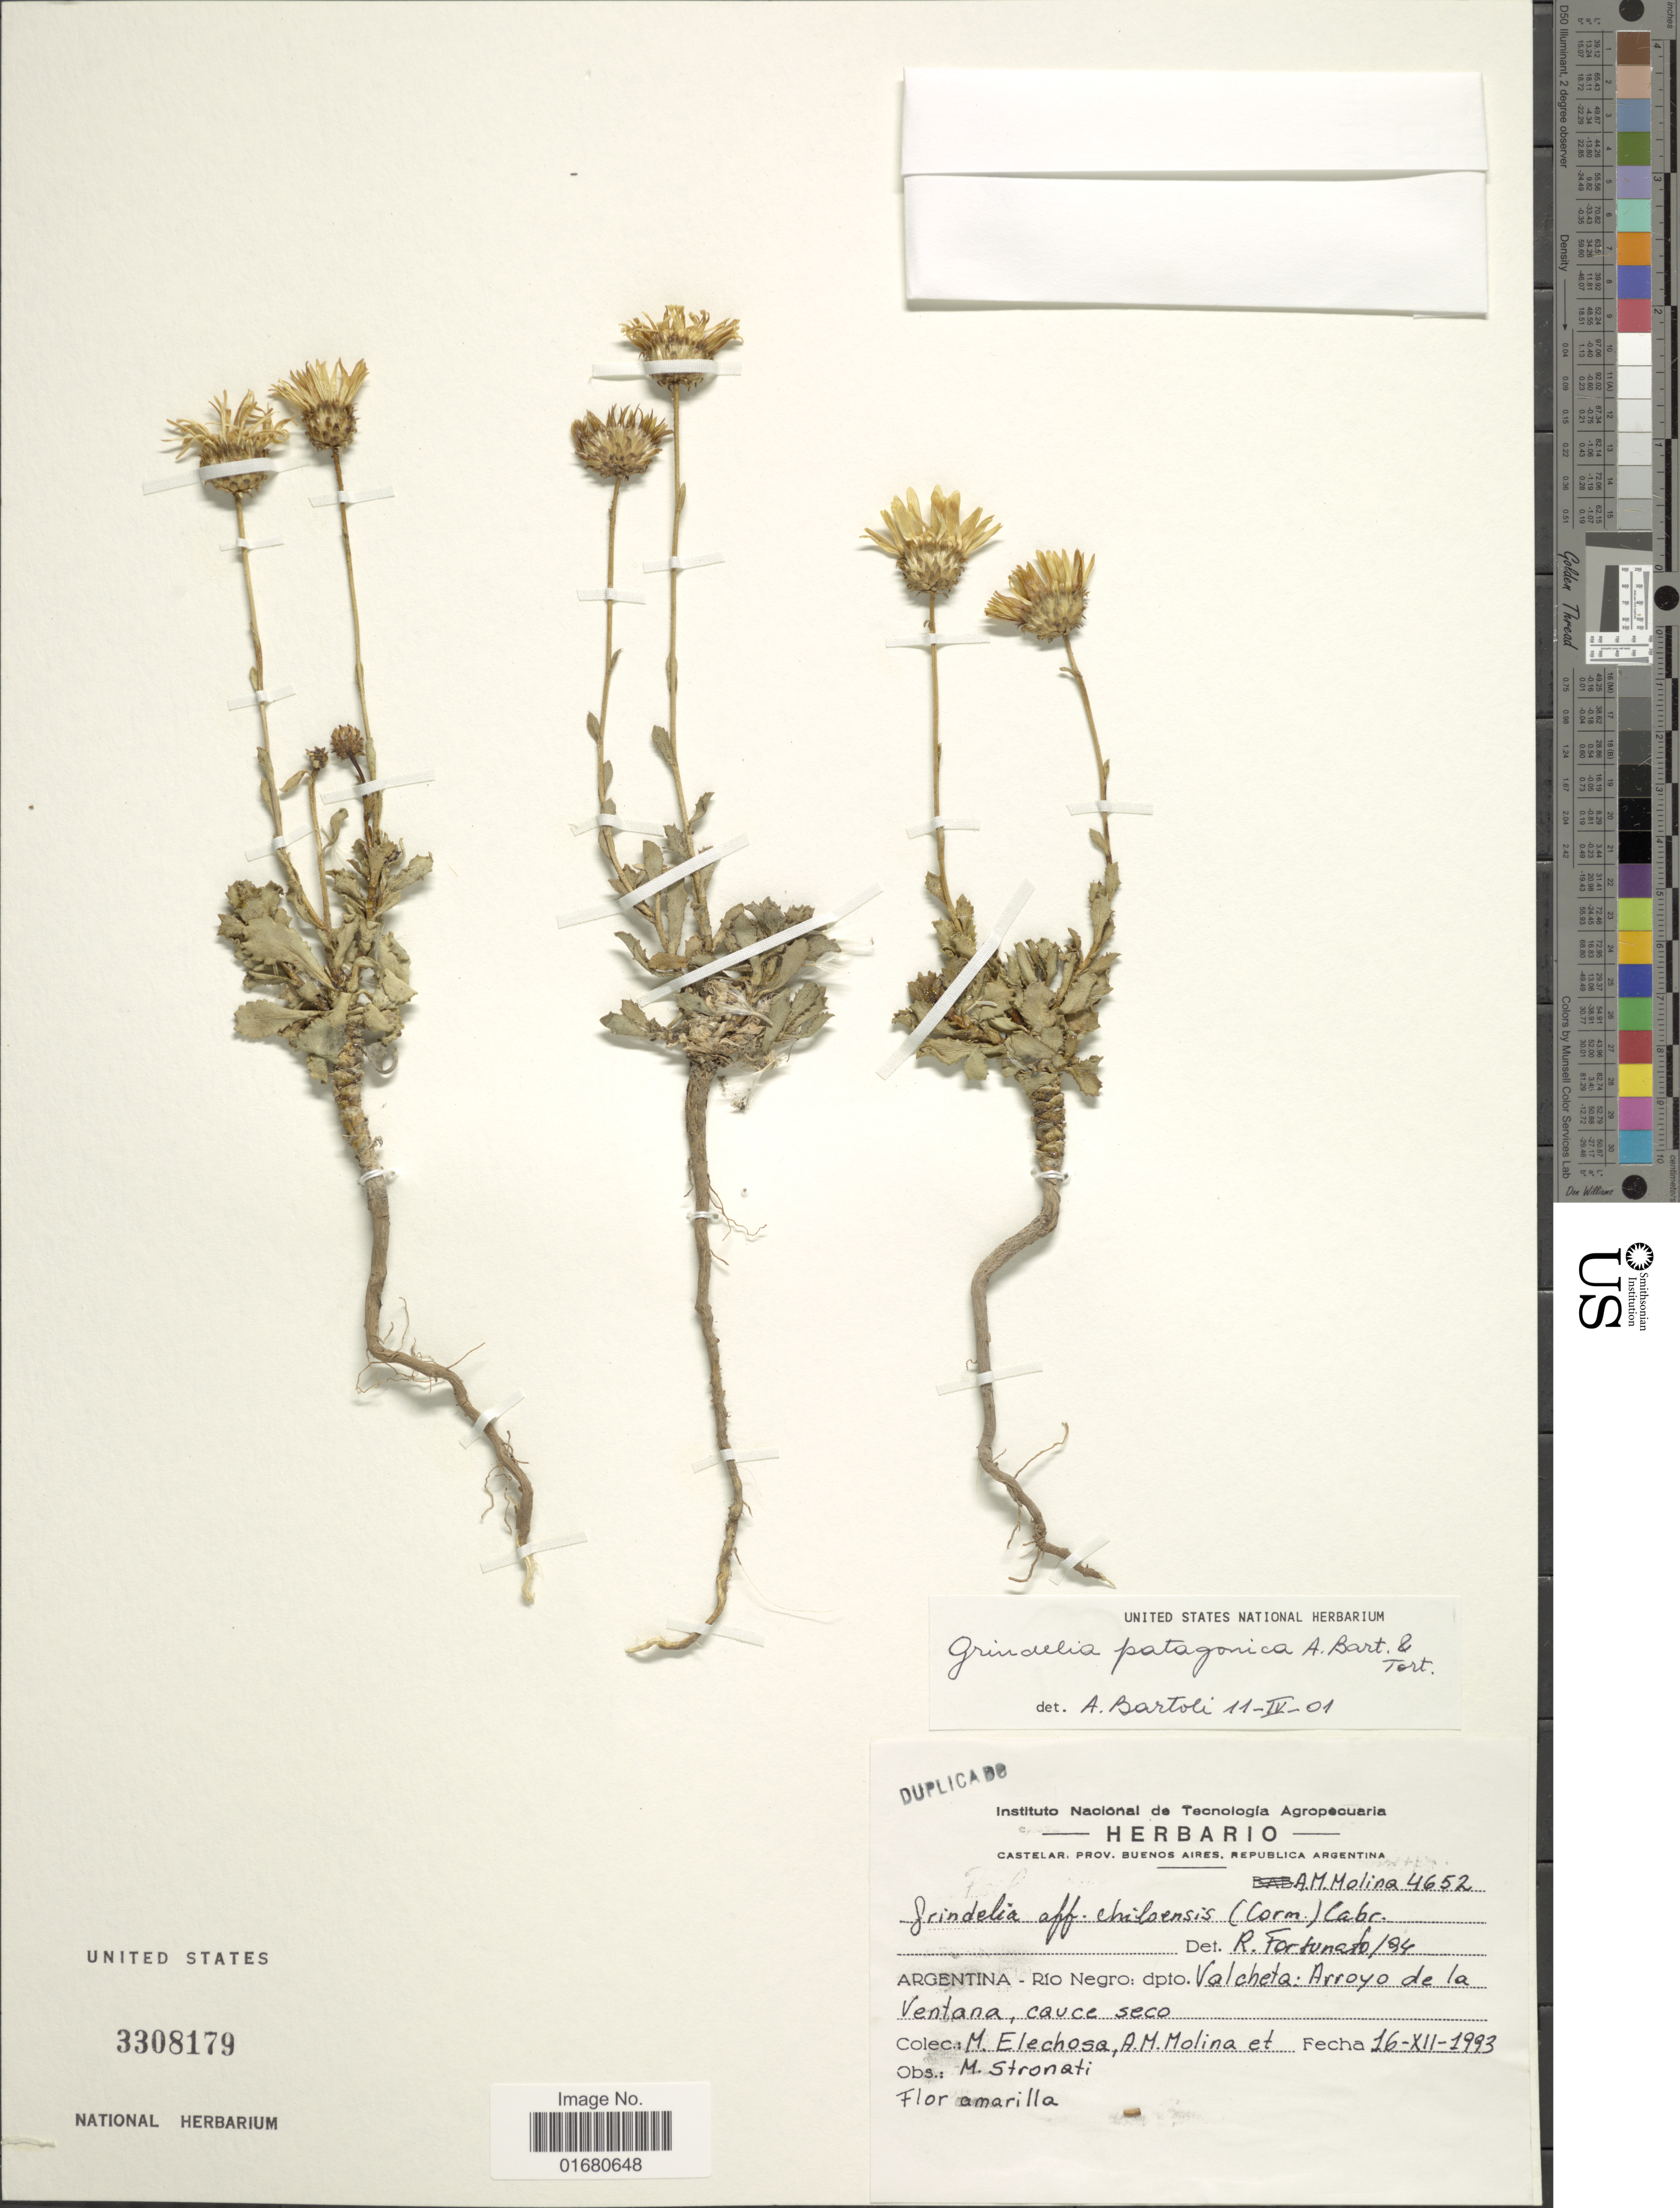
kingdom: Plantae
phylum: Tracheophyta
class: Magnoliopsida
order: Asterales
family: Asteraceae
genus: Grindelia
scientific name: Grindelia patagonica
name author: Adr. Bartoli & Tortosa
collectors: M. Elechosa, A. M. Molina & M. Stronati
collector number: A.M. Molina 4652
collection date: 1993-12-16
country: Argentina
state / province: Rio Negro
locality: Dpto. Valcheta, Arroyo de la Ventana, cauce seco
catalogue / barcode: US 3380179